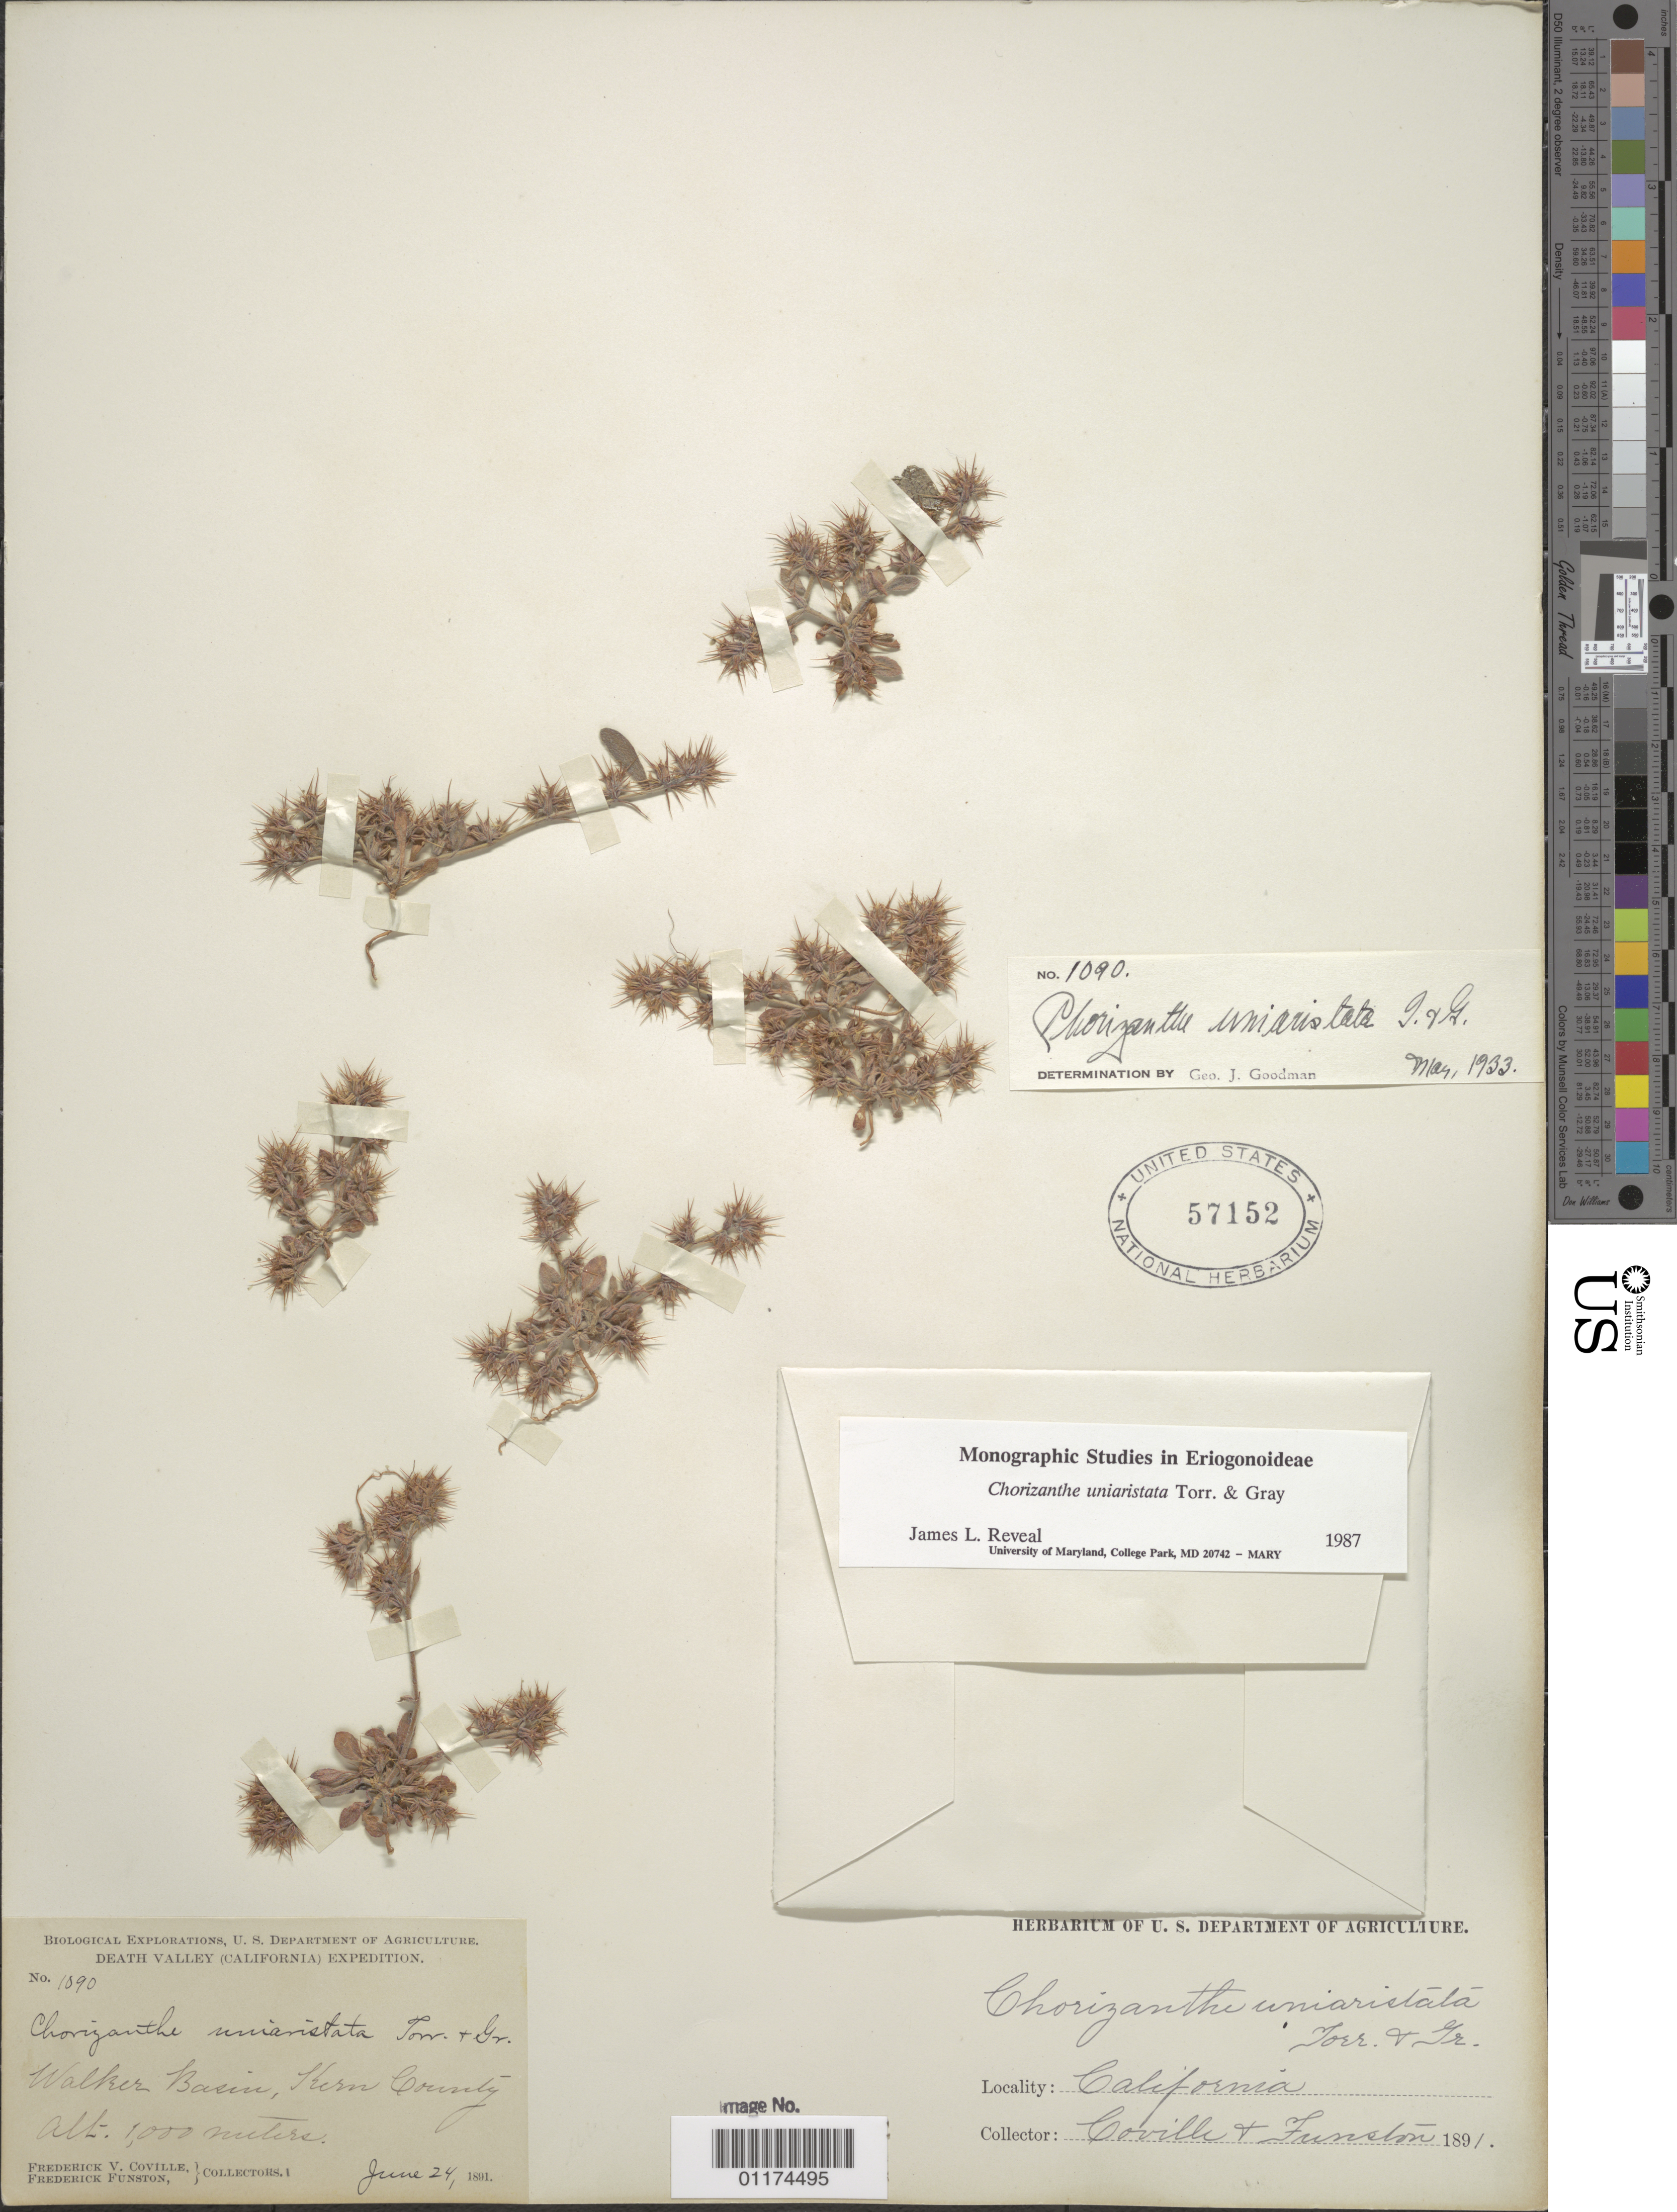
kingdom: Plantae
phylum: Tracheophyta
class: Magnoliopsida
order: Caryophyllales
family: Polygonaceae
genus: Chorizanthe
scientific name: Chorizanthe uniaristata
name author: Torr. & A. Gray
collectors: F. V. Coville & F. Funston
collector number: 1090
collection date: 1891-06-24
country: United States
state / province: California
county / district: Kern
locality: Walker Basin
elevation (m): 1000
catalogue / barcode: US 57152